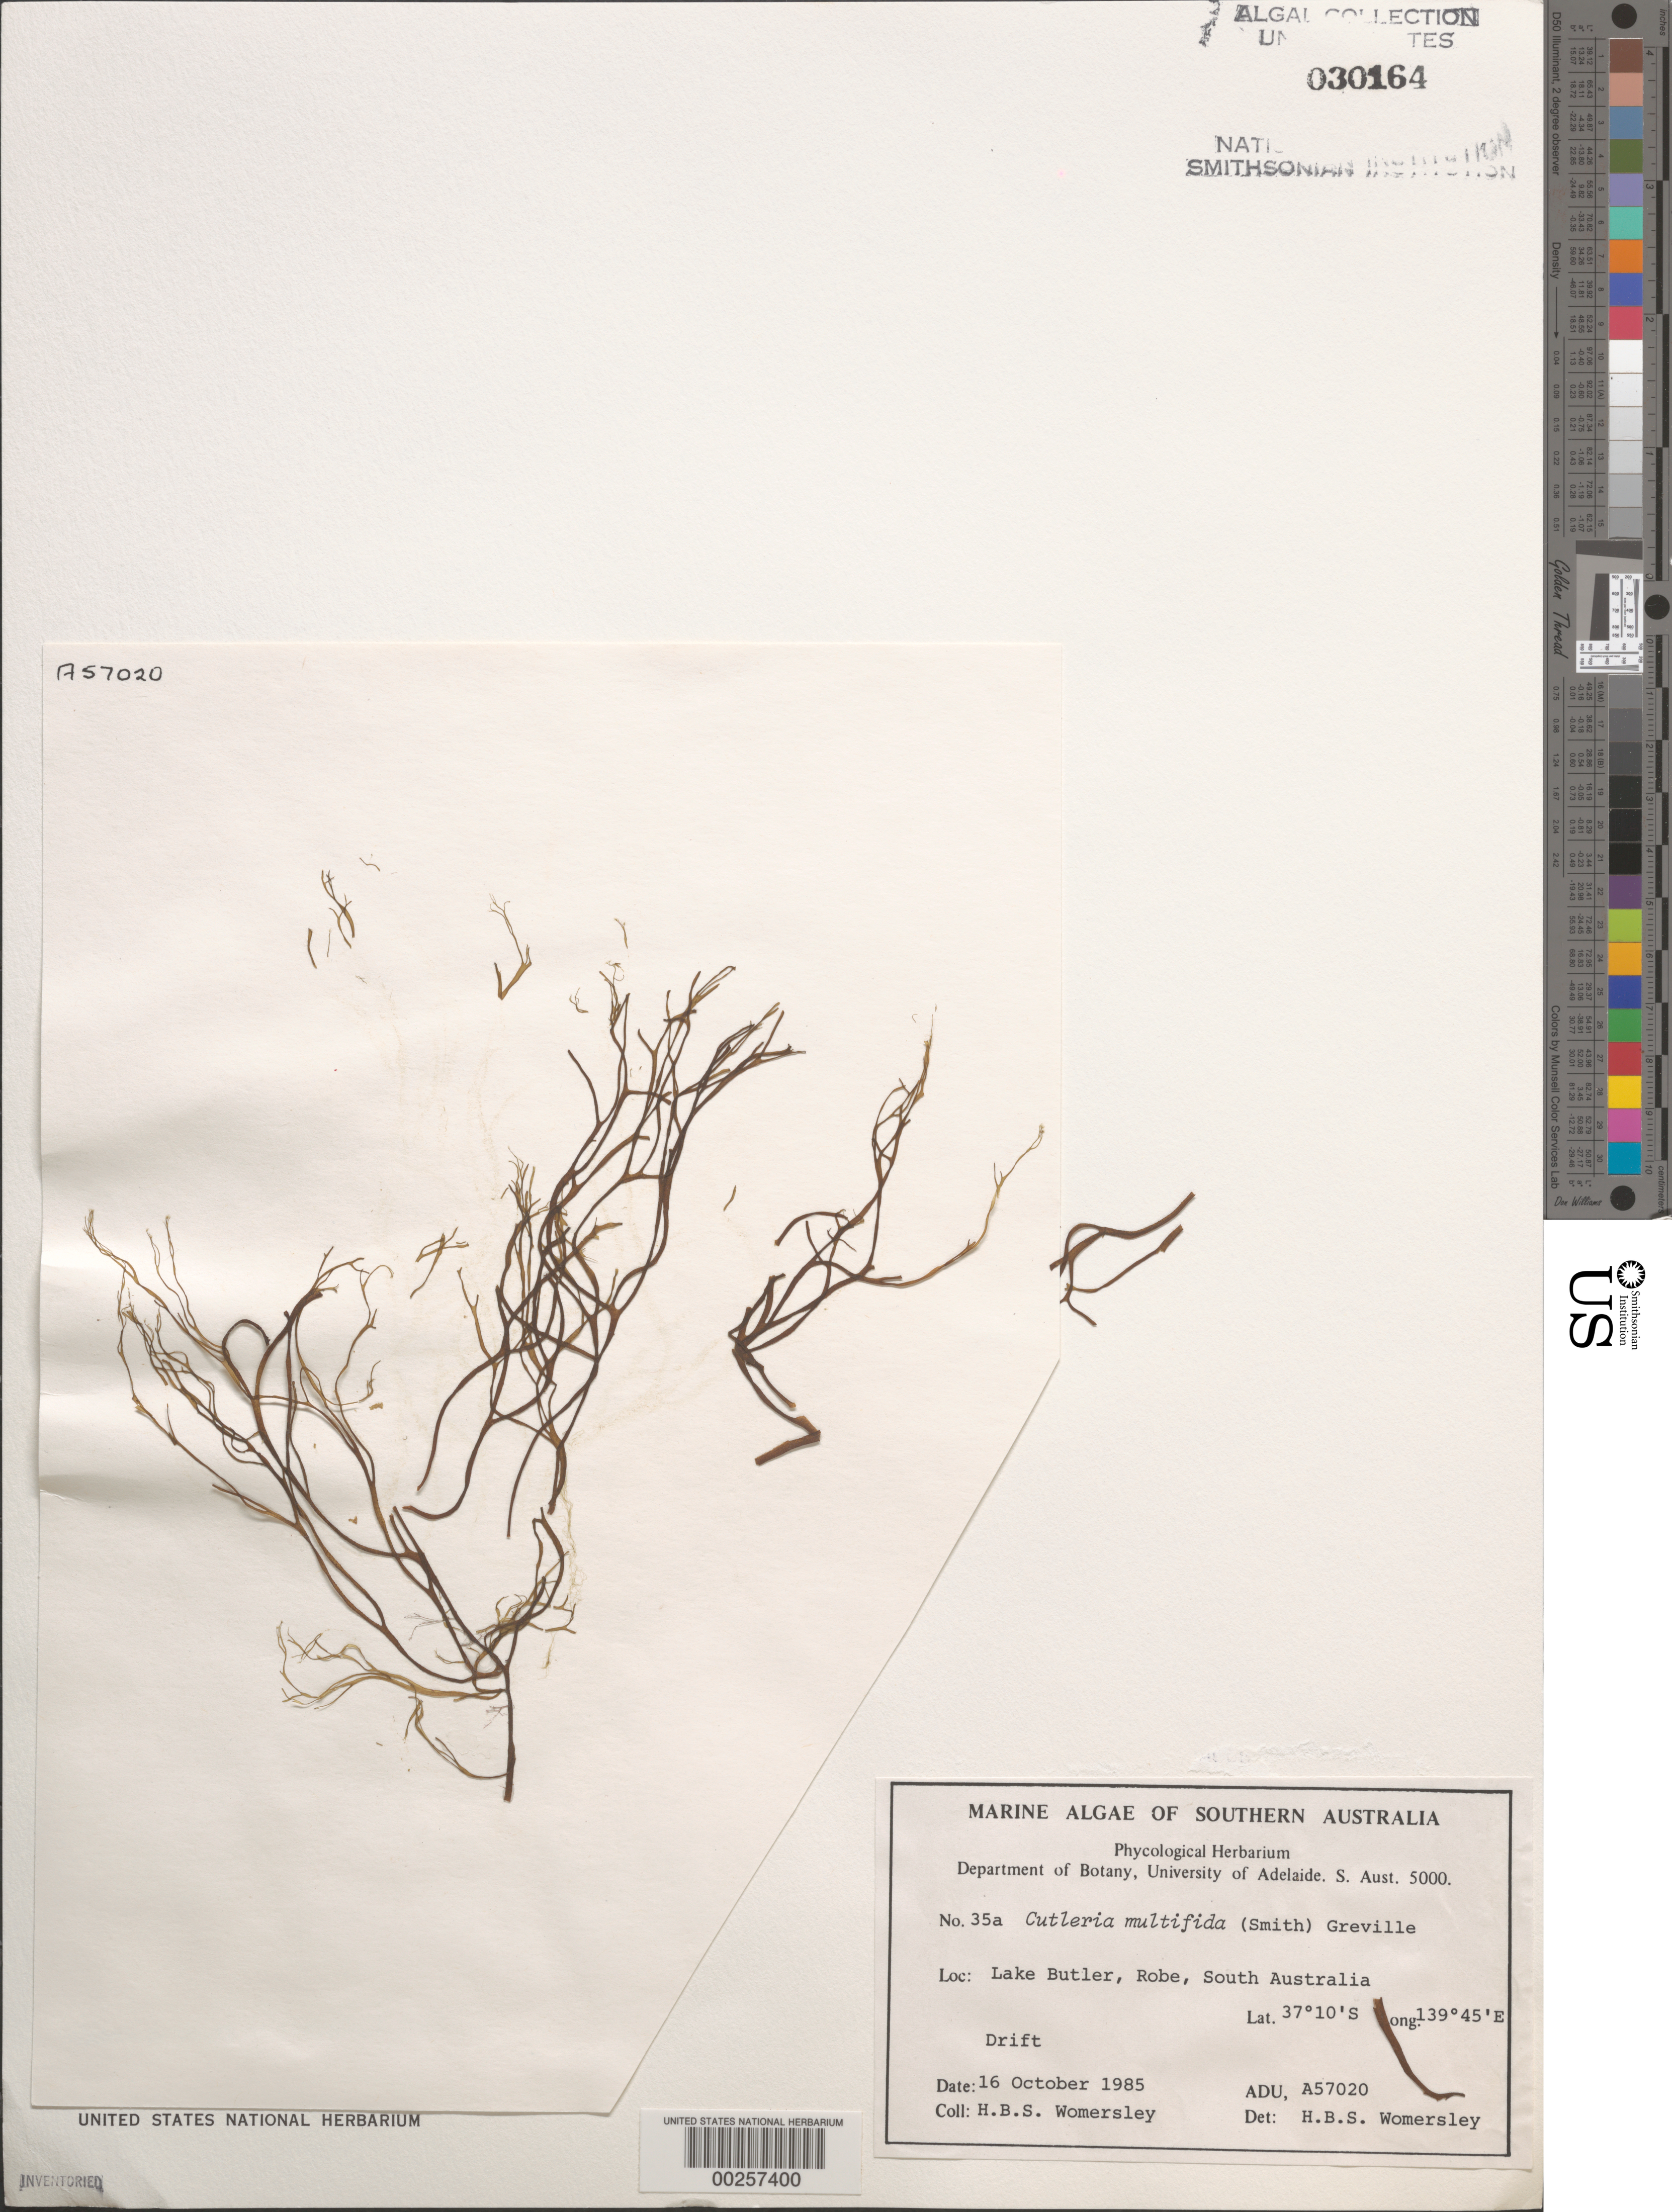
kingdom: Chromista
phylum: Ochrophyta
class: Phaeophyceae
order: Cutleriales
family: Cutleriaceae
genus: Cutleria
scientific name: Cutleria multifida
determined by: Womersley, H. B. S.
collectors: H. B. S. Womersley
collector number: ADU A57020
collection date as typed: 16 Oct 1985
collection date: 1985-10-16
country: Australia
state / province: South Australia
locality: Lake butler, robe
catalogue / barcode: US 30164